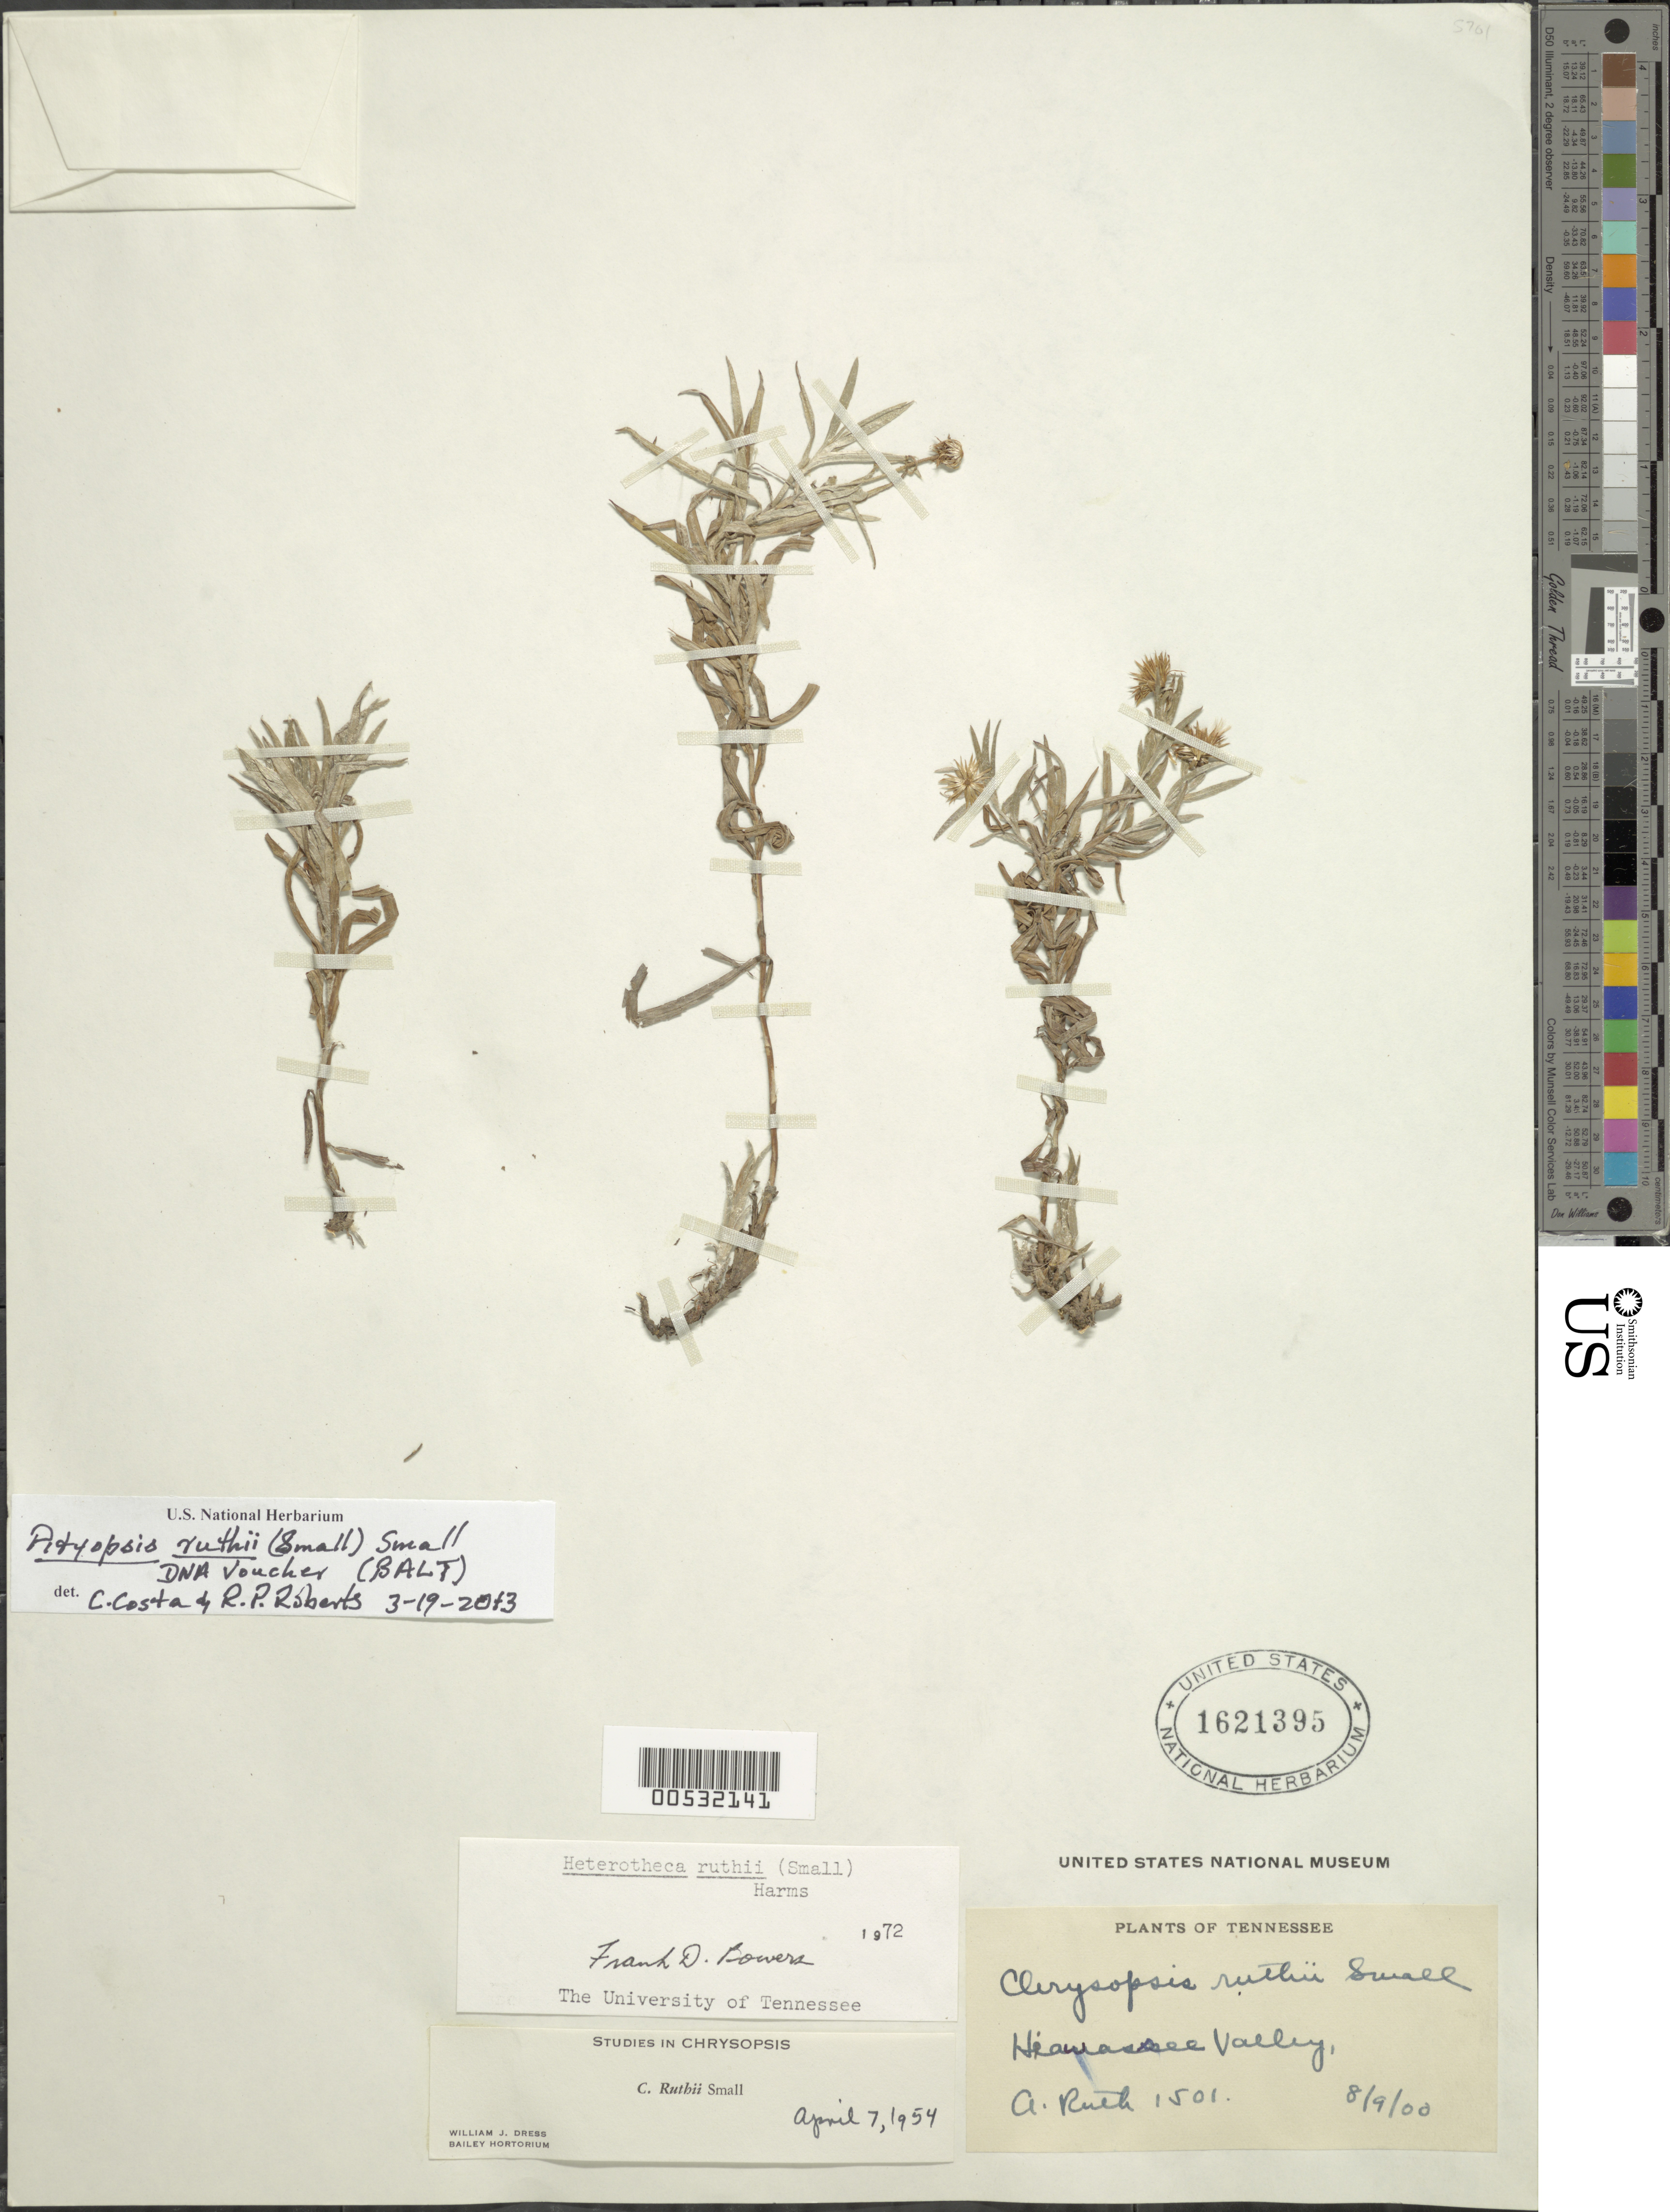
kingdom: Plantae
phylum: Tracheophyta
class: Magnoliopsida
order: Asterales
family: Asteraceae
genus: Pityopsis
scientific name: Pityopsis ruthii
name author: (Small) Small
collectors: A. Ruth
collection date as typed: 09 Aug 1900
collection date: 1900-08-09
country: United States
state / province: Tennessee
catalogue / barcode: US 1621395